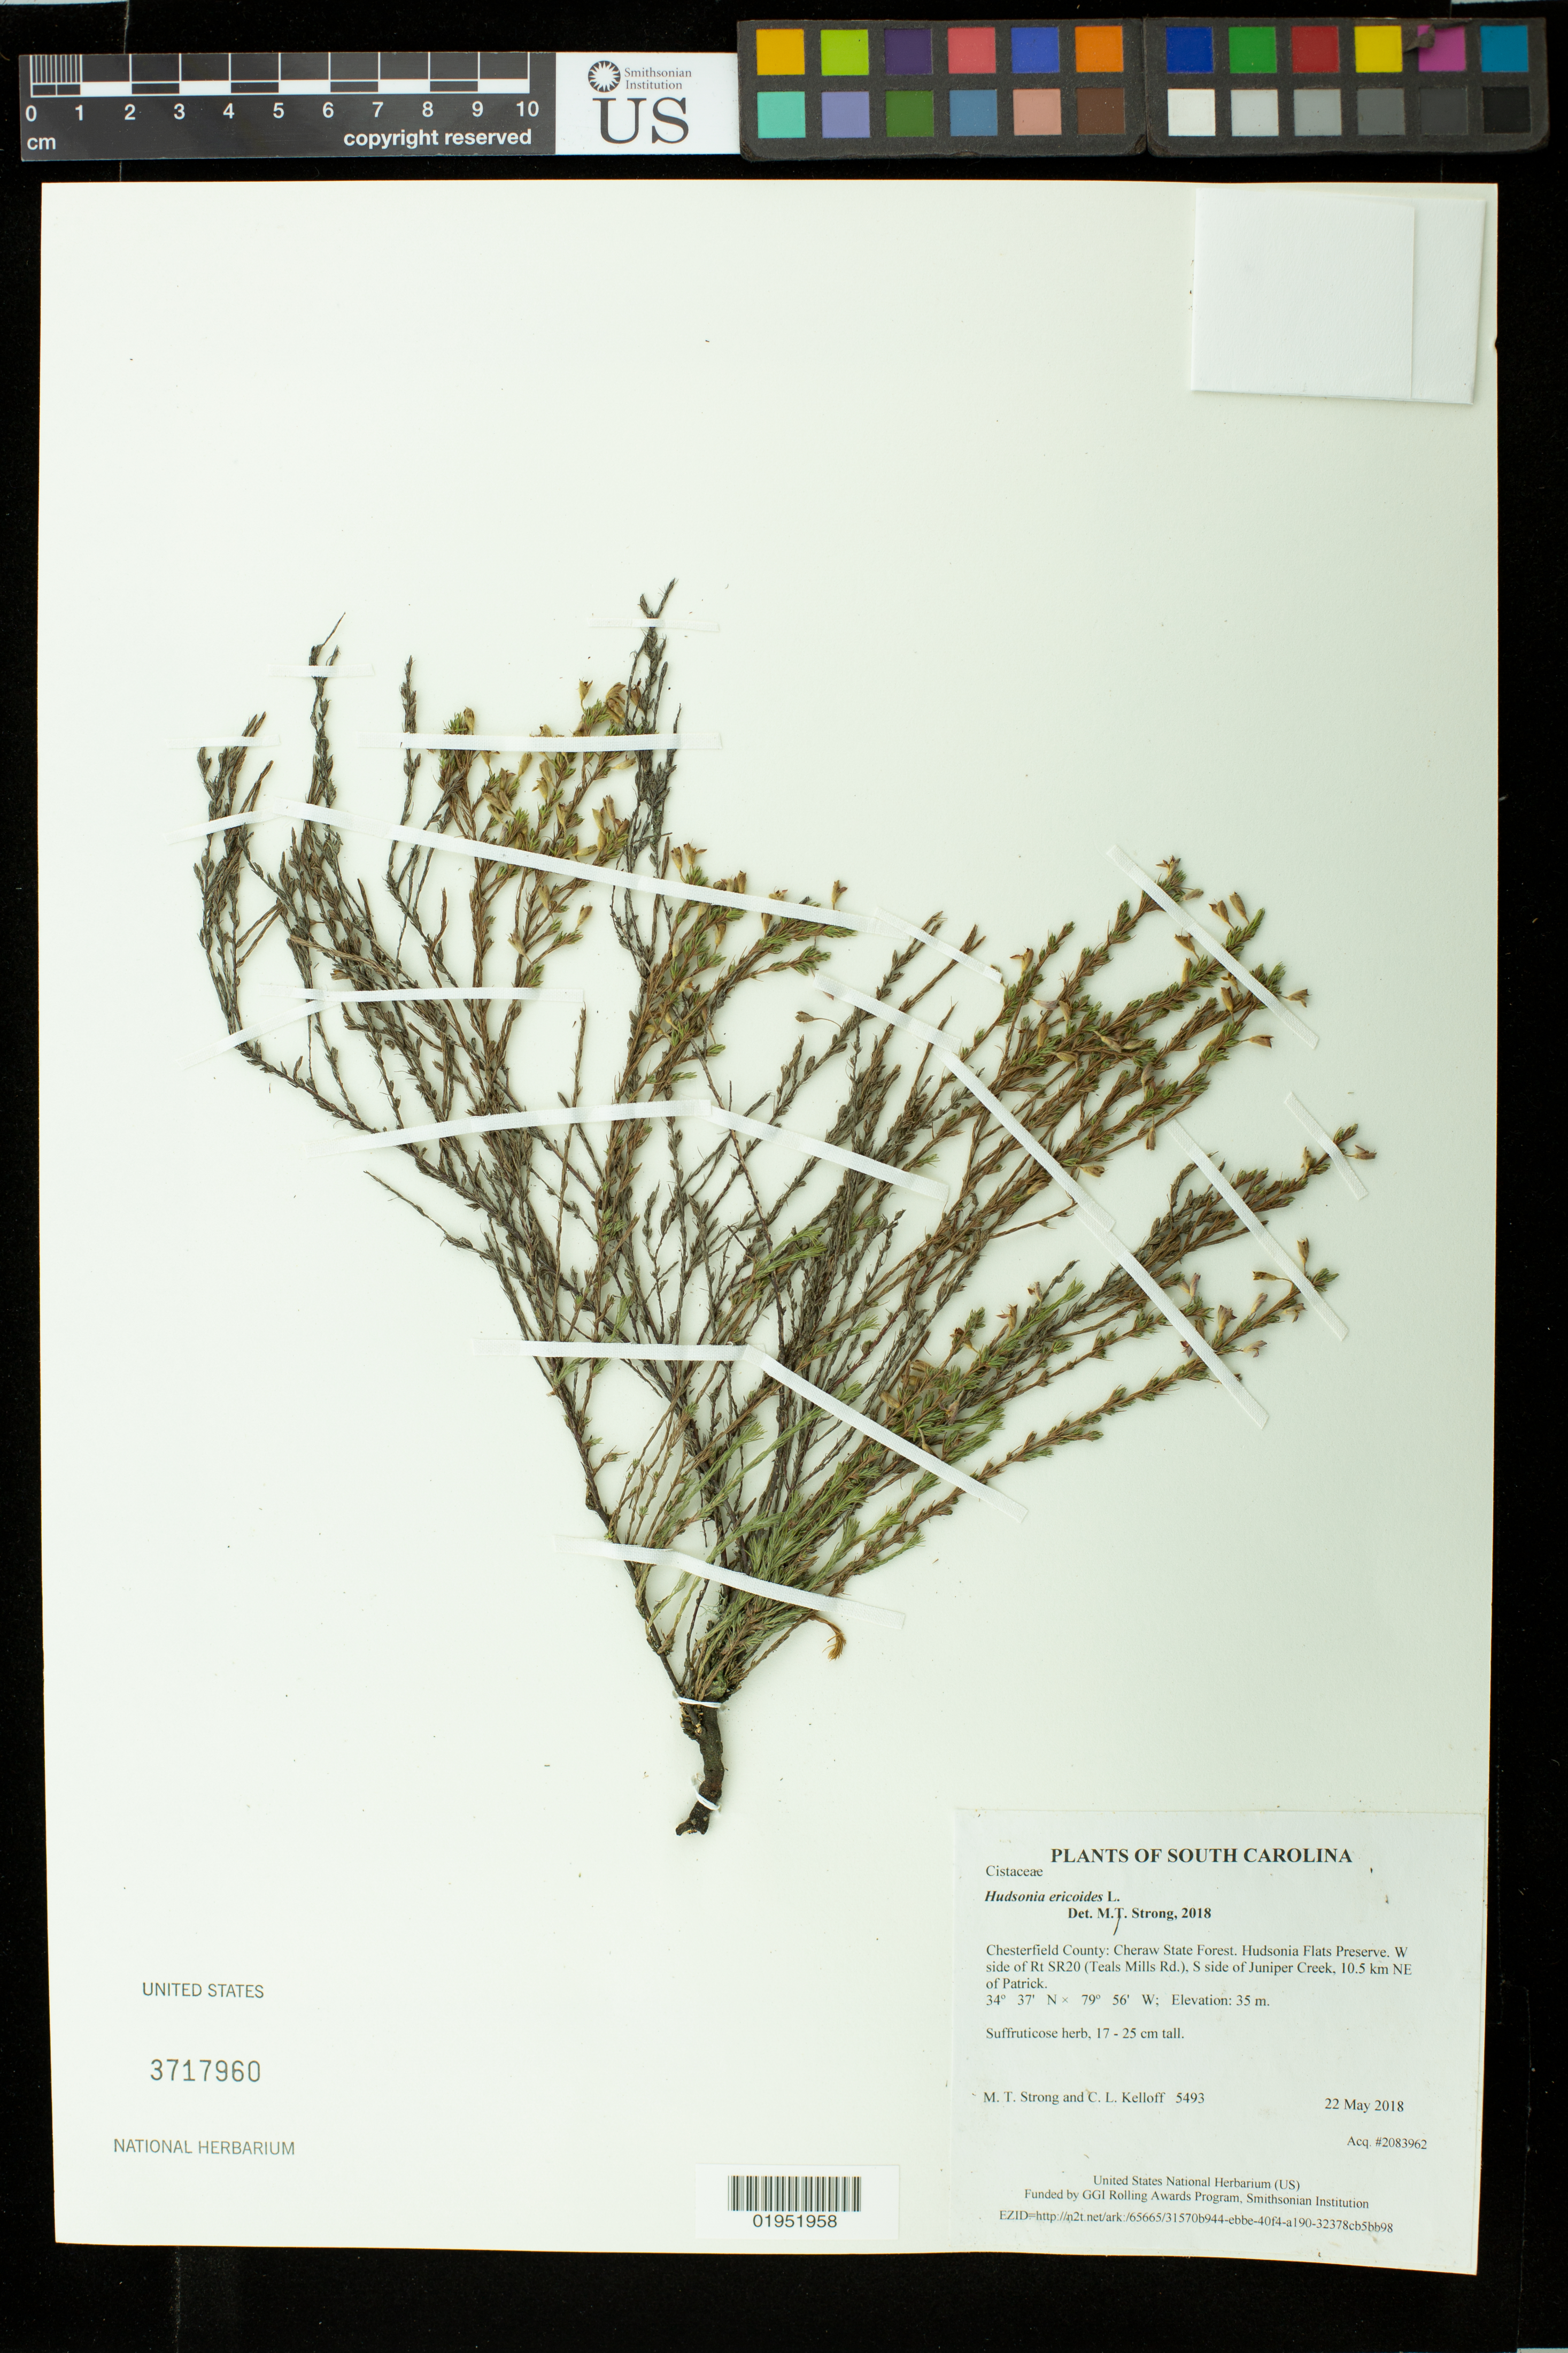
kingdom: Plantae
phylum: Tracheophyta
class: Magnoliopsida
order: Malvales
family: Cistaceae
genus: Hudsonia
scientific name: Hudsonia ericoides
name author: L.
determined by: Strong, Mark T., (BOT), Smithsonian Institution - National Museum of Natural History (UNITED STATES)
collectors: M. T. Strong & C. L. Kelloff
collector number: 5493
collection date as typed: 22 May 2018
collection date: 2018-05-22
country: United States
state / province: South Carolina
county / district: Chesterfield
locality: Cheraw State Forest. Hudsonia Flats Preserve. W side of Rt SR20 (Teals Mills Rd.), S side of Juniper Creek, 10.5 km NE of Patrick.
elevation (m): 35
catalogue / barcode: US 3717960